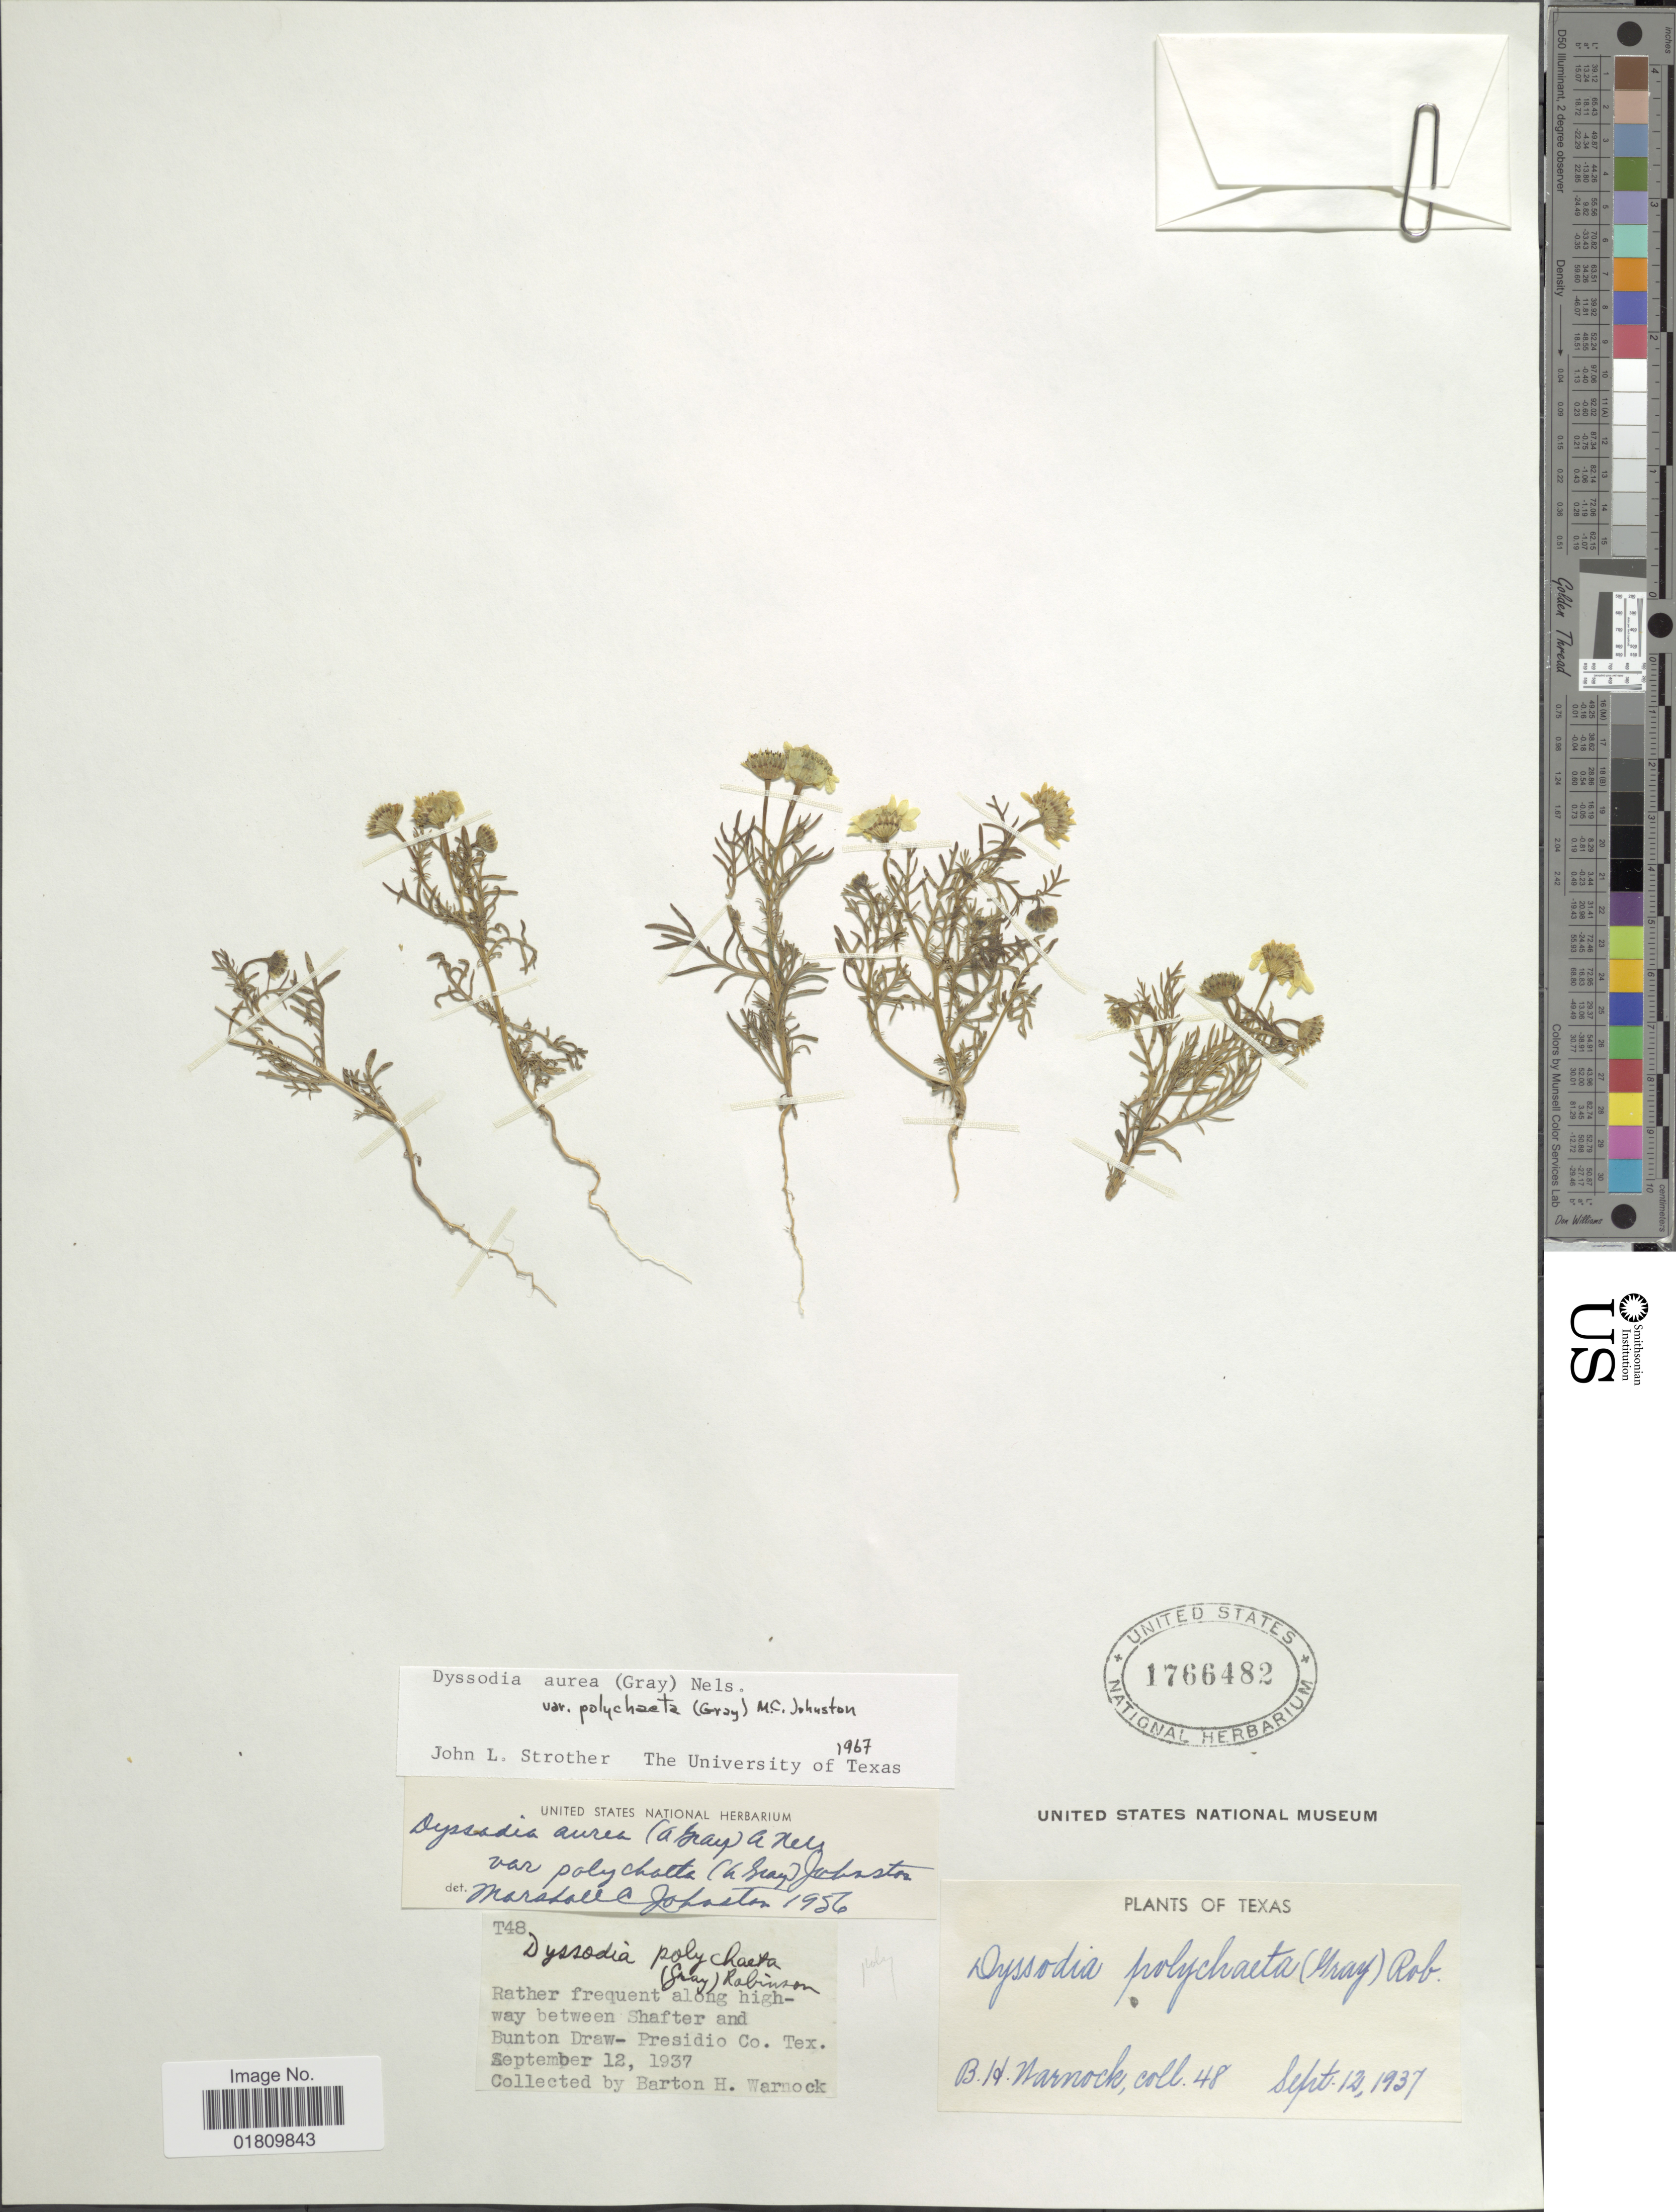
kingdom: Plantae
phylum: Tracheophyta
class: Magnoliopsida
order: Asterales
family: Asteraceae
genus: Thymophylla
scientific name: Thymophylla aurea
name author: (A. Gray) Greene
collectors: B. H. Warnock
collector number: T48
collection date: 1937-09-12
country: United States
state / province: Texas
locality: Rather frequent along highway between Shafter and Bunton Draw- Presidio Co.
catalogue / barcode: US 1766482